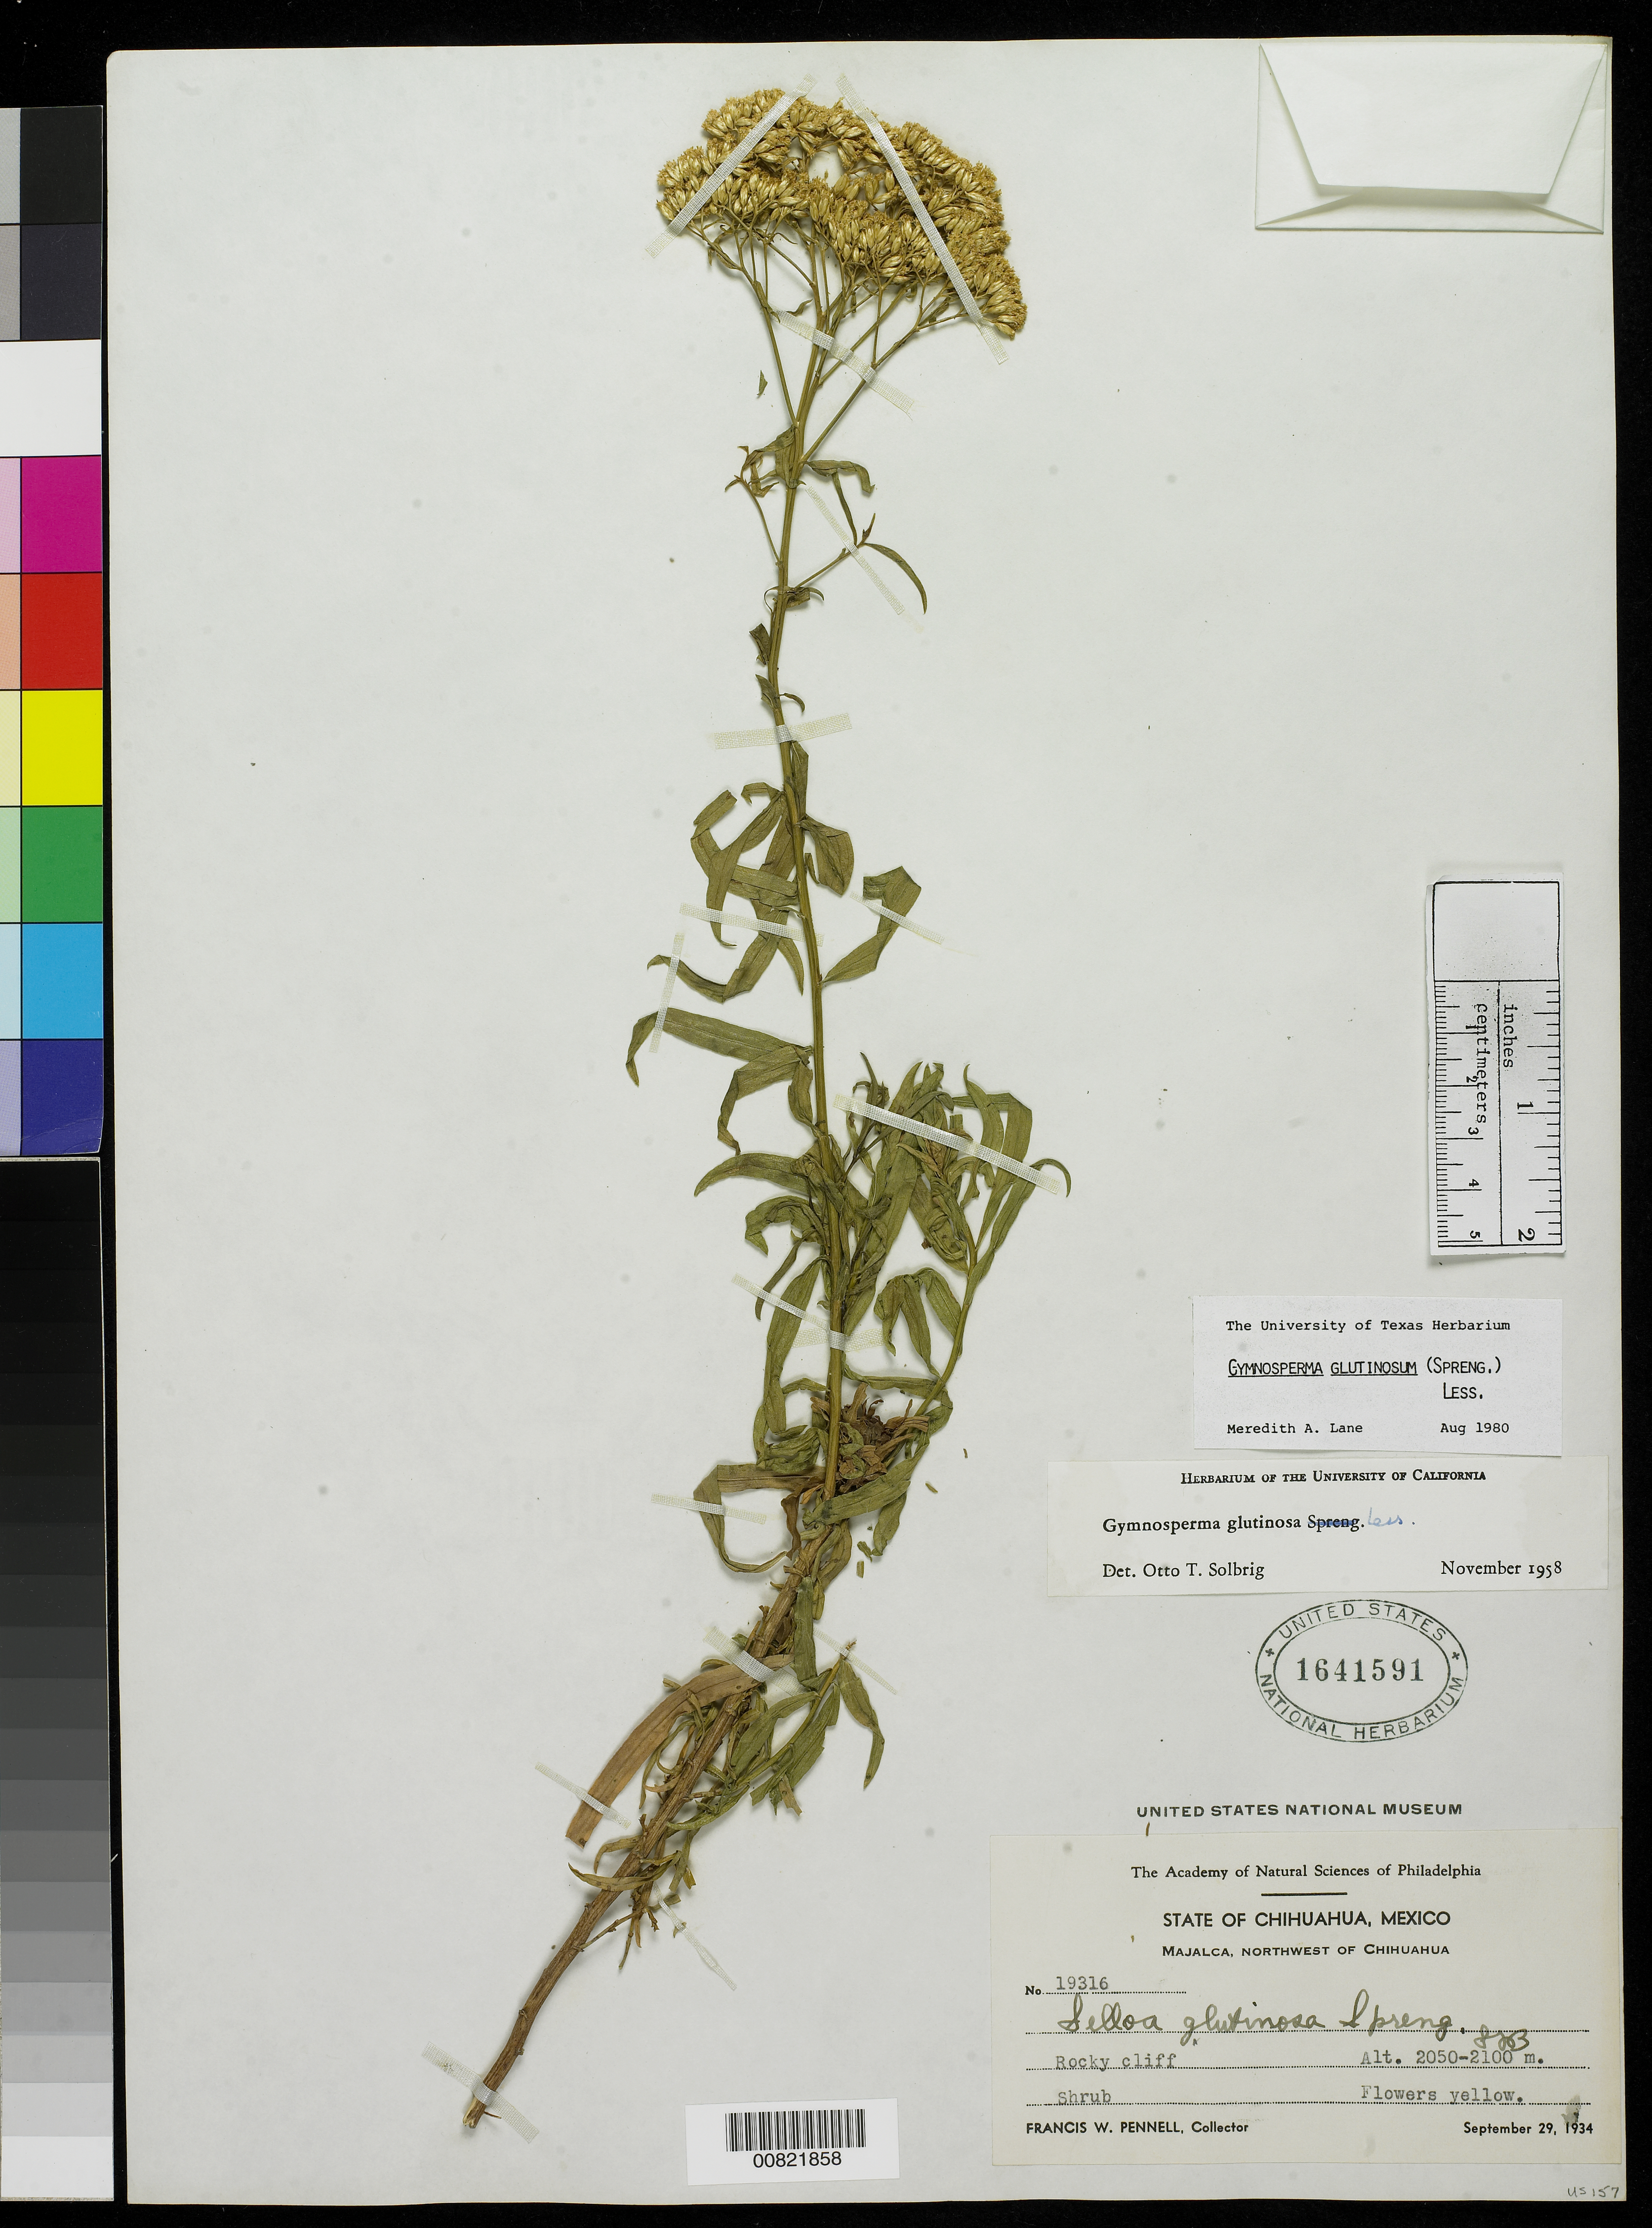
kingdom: Plantae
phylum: Tracheophyta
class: Magnoliopsida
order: Asterales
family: Asteraceae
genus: Gymnosperma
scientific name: Gymnosperma glutinosum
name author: (Spreng.) Less.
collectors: F. W. Pennell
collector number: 19316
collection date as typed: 29 Sep 1934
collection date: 1934-09-29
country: Mexico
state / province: Chihuahua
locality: Majalca, northwest of Chihuahua.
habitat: Rocky cliff.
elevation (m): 2100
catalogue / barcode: US 1641591